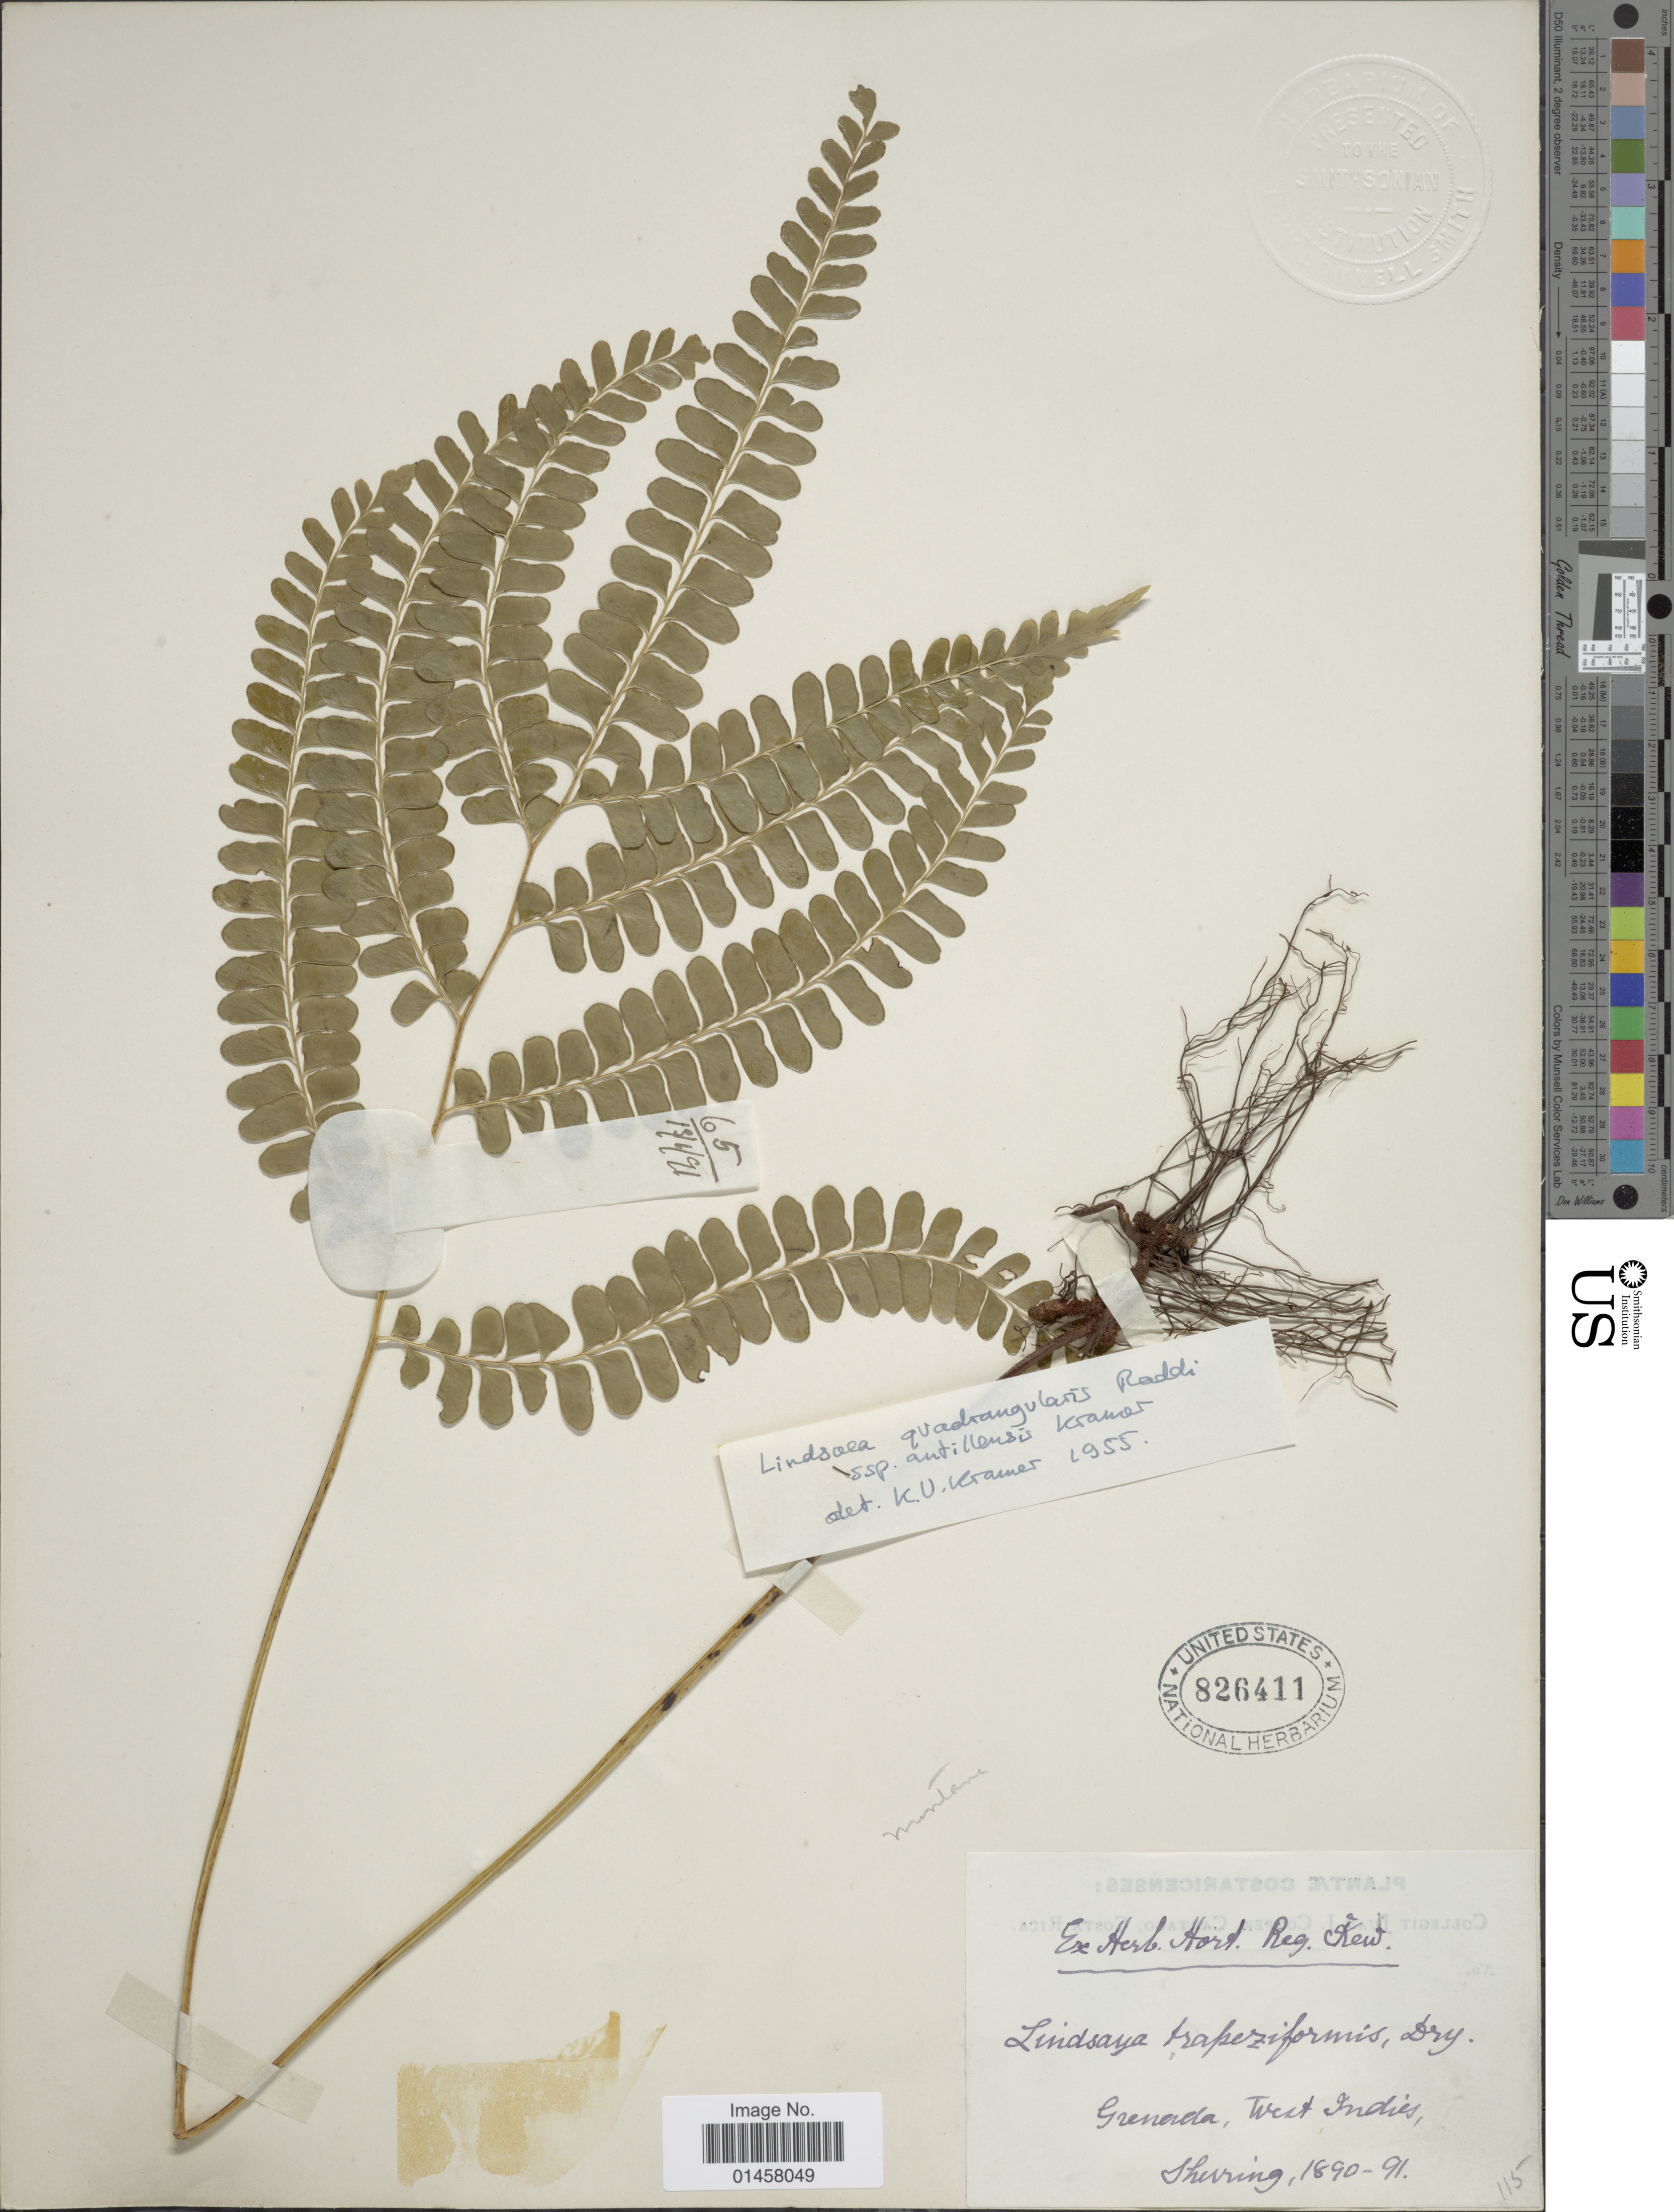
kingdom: Plantae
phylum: Tracheophyta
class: Polypodiopsida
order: Polypodiales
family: Lindsaeaceae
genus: Lindsaea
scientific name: Lindsaea quadrangularis subsp. antillensis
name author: K.U. Kramer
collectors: Sherring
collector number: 115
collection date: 1890/1891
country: Grenada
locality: Grenada, West Indies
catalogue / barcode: US 826411